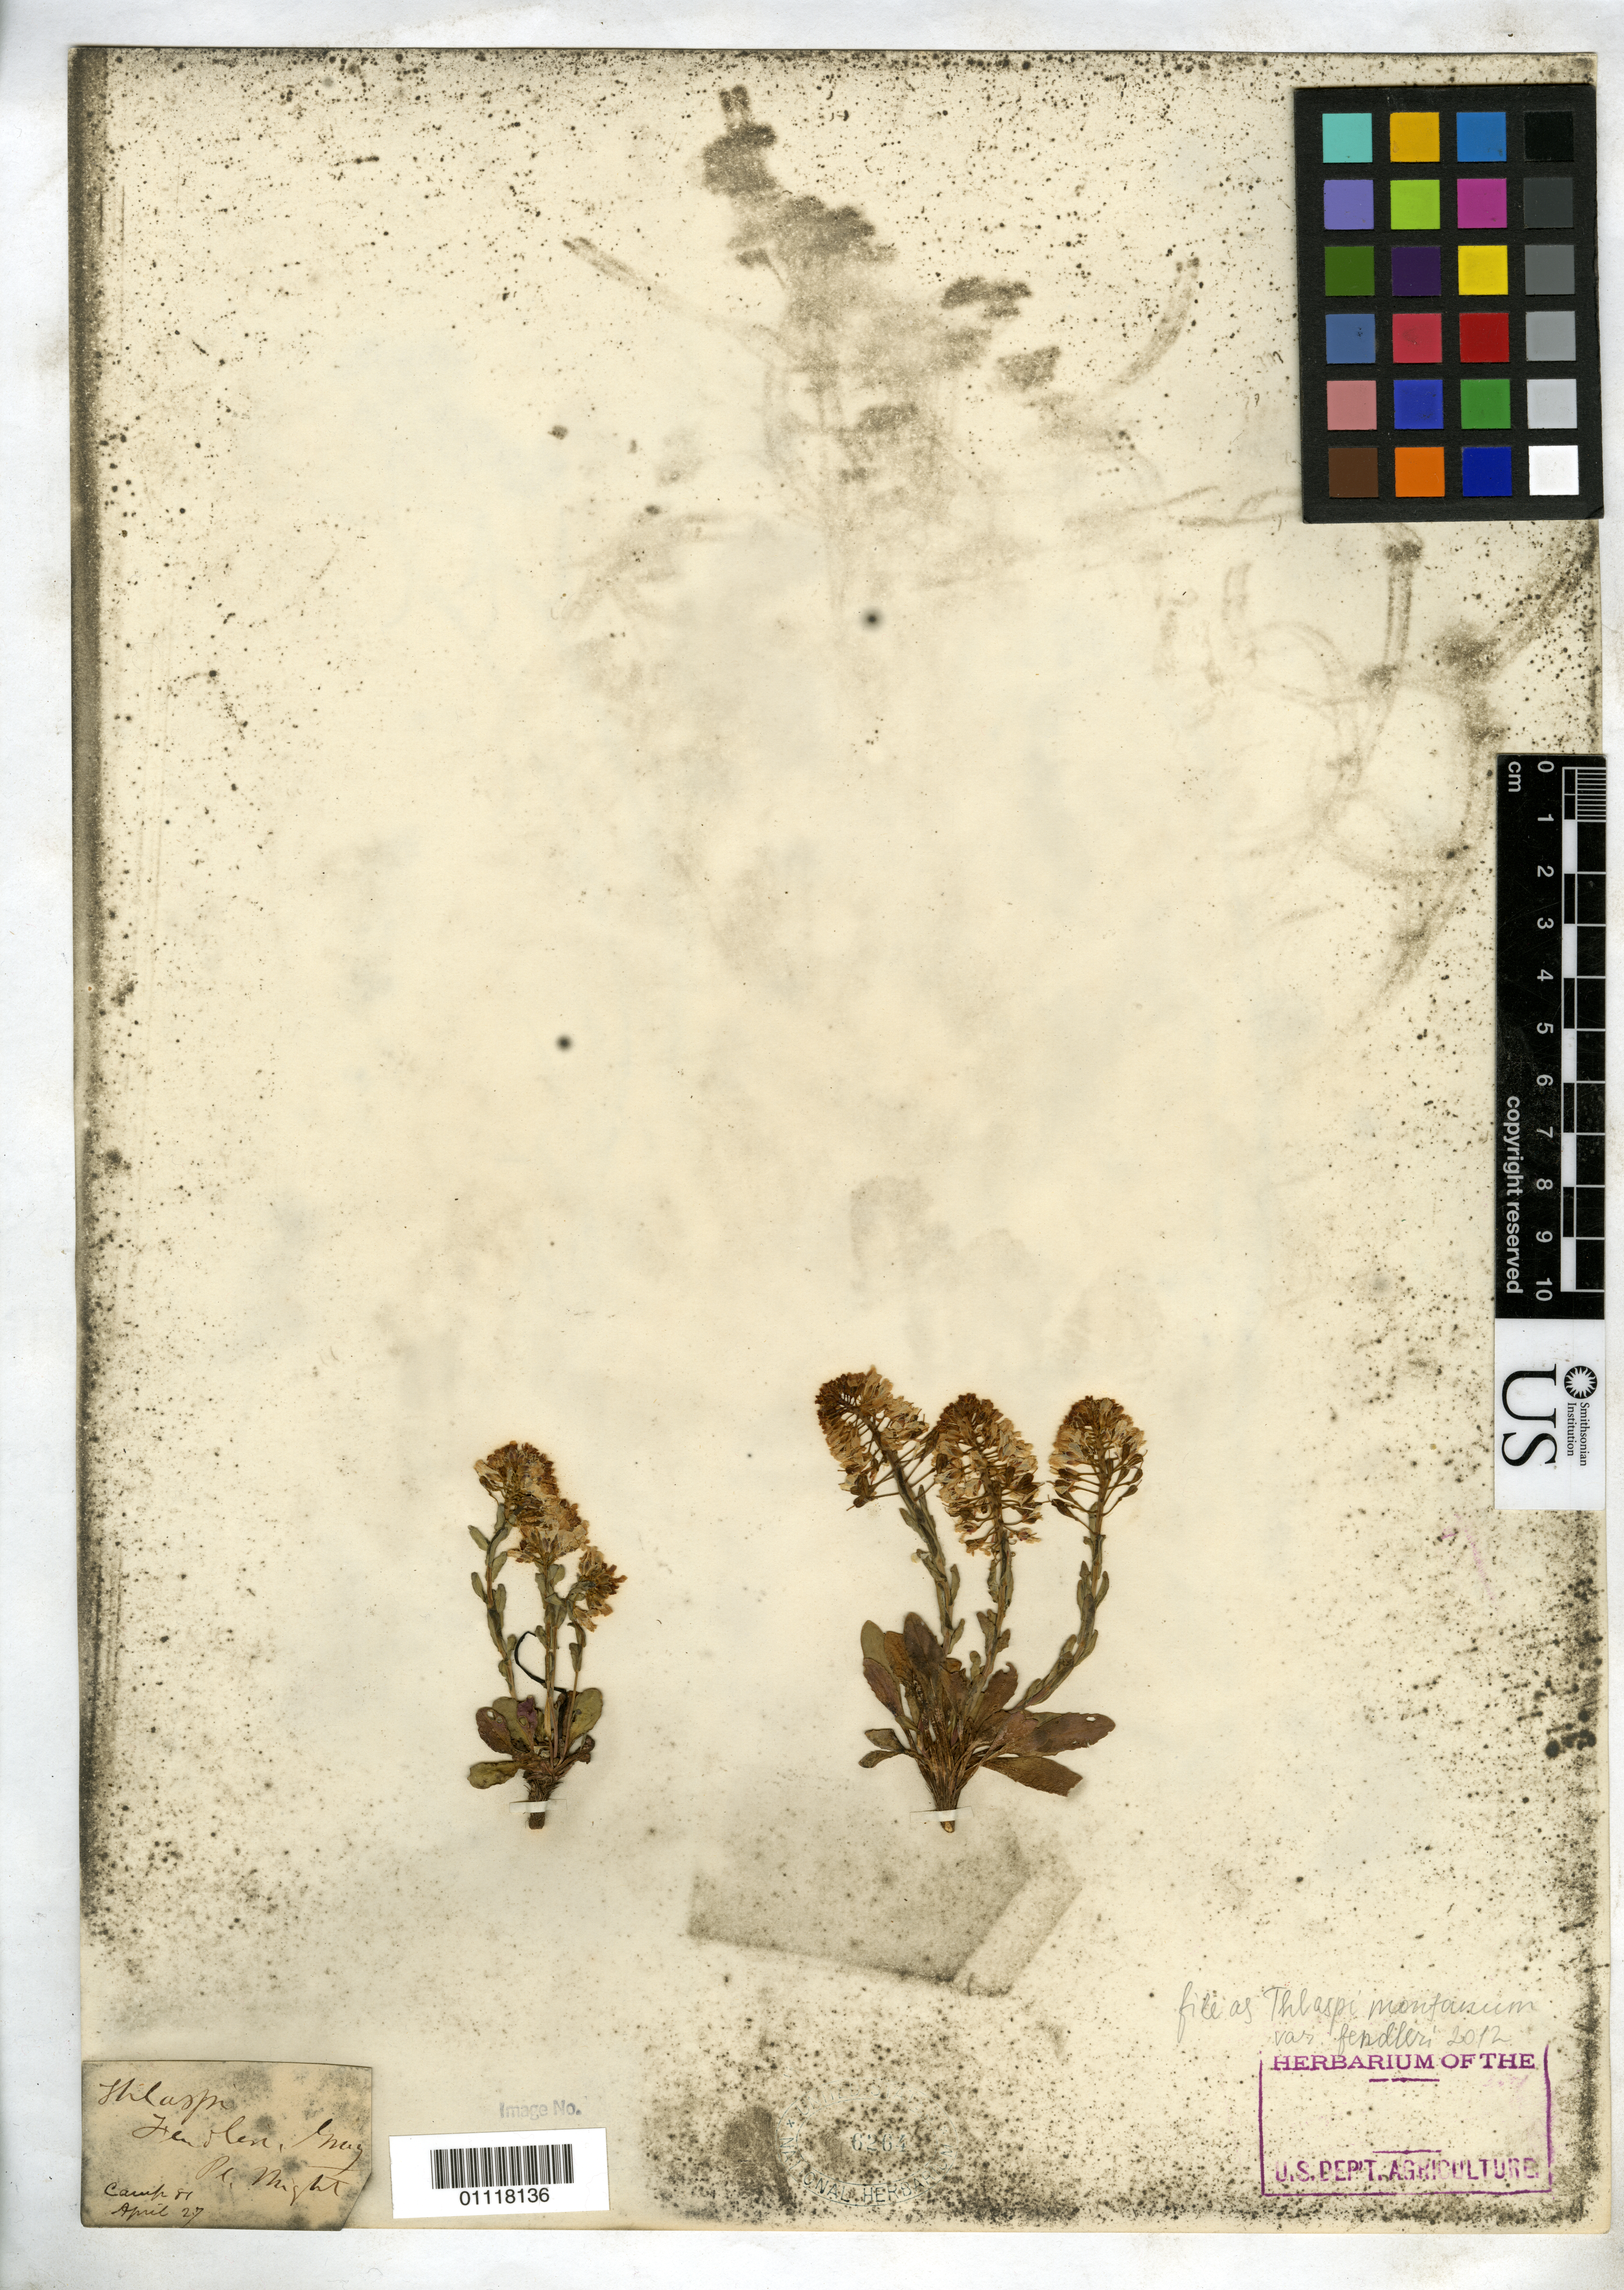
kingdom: Plantae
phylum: Tracheophyta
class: Magnoliopsida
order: Brassicales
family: Brassicaceae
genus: Thlaspi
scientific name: Thlaspi montanum var. fendleri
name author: (A. Gray) P.K. Holmgren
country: United States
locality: Camp 81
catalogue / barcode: US 6264